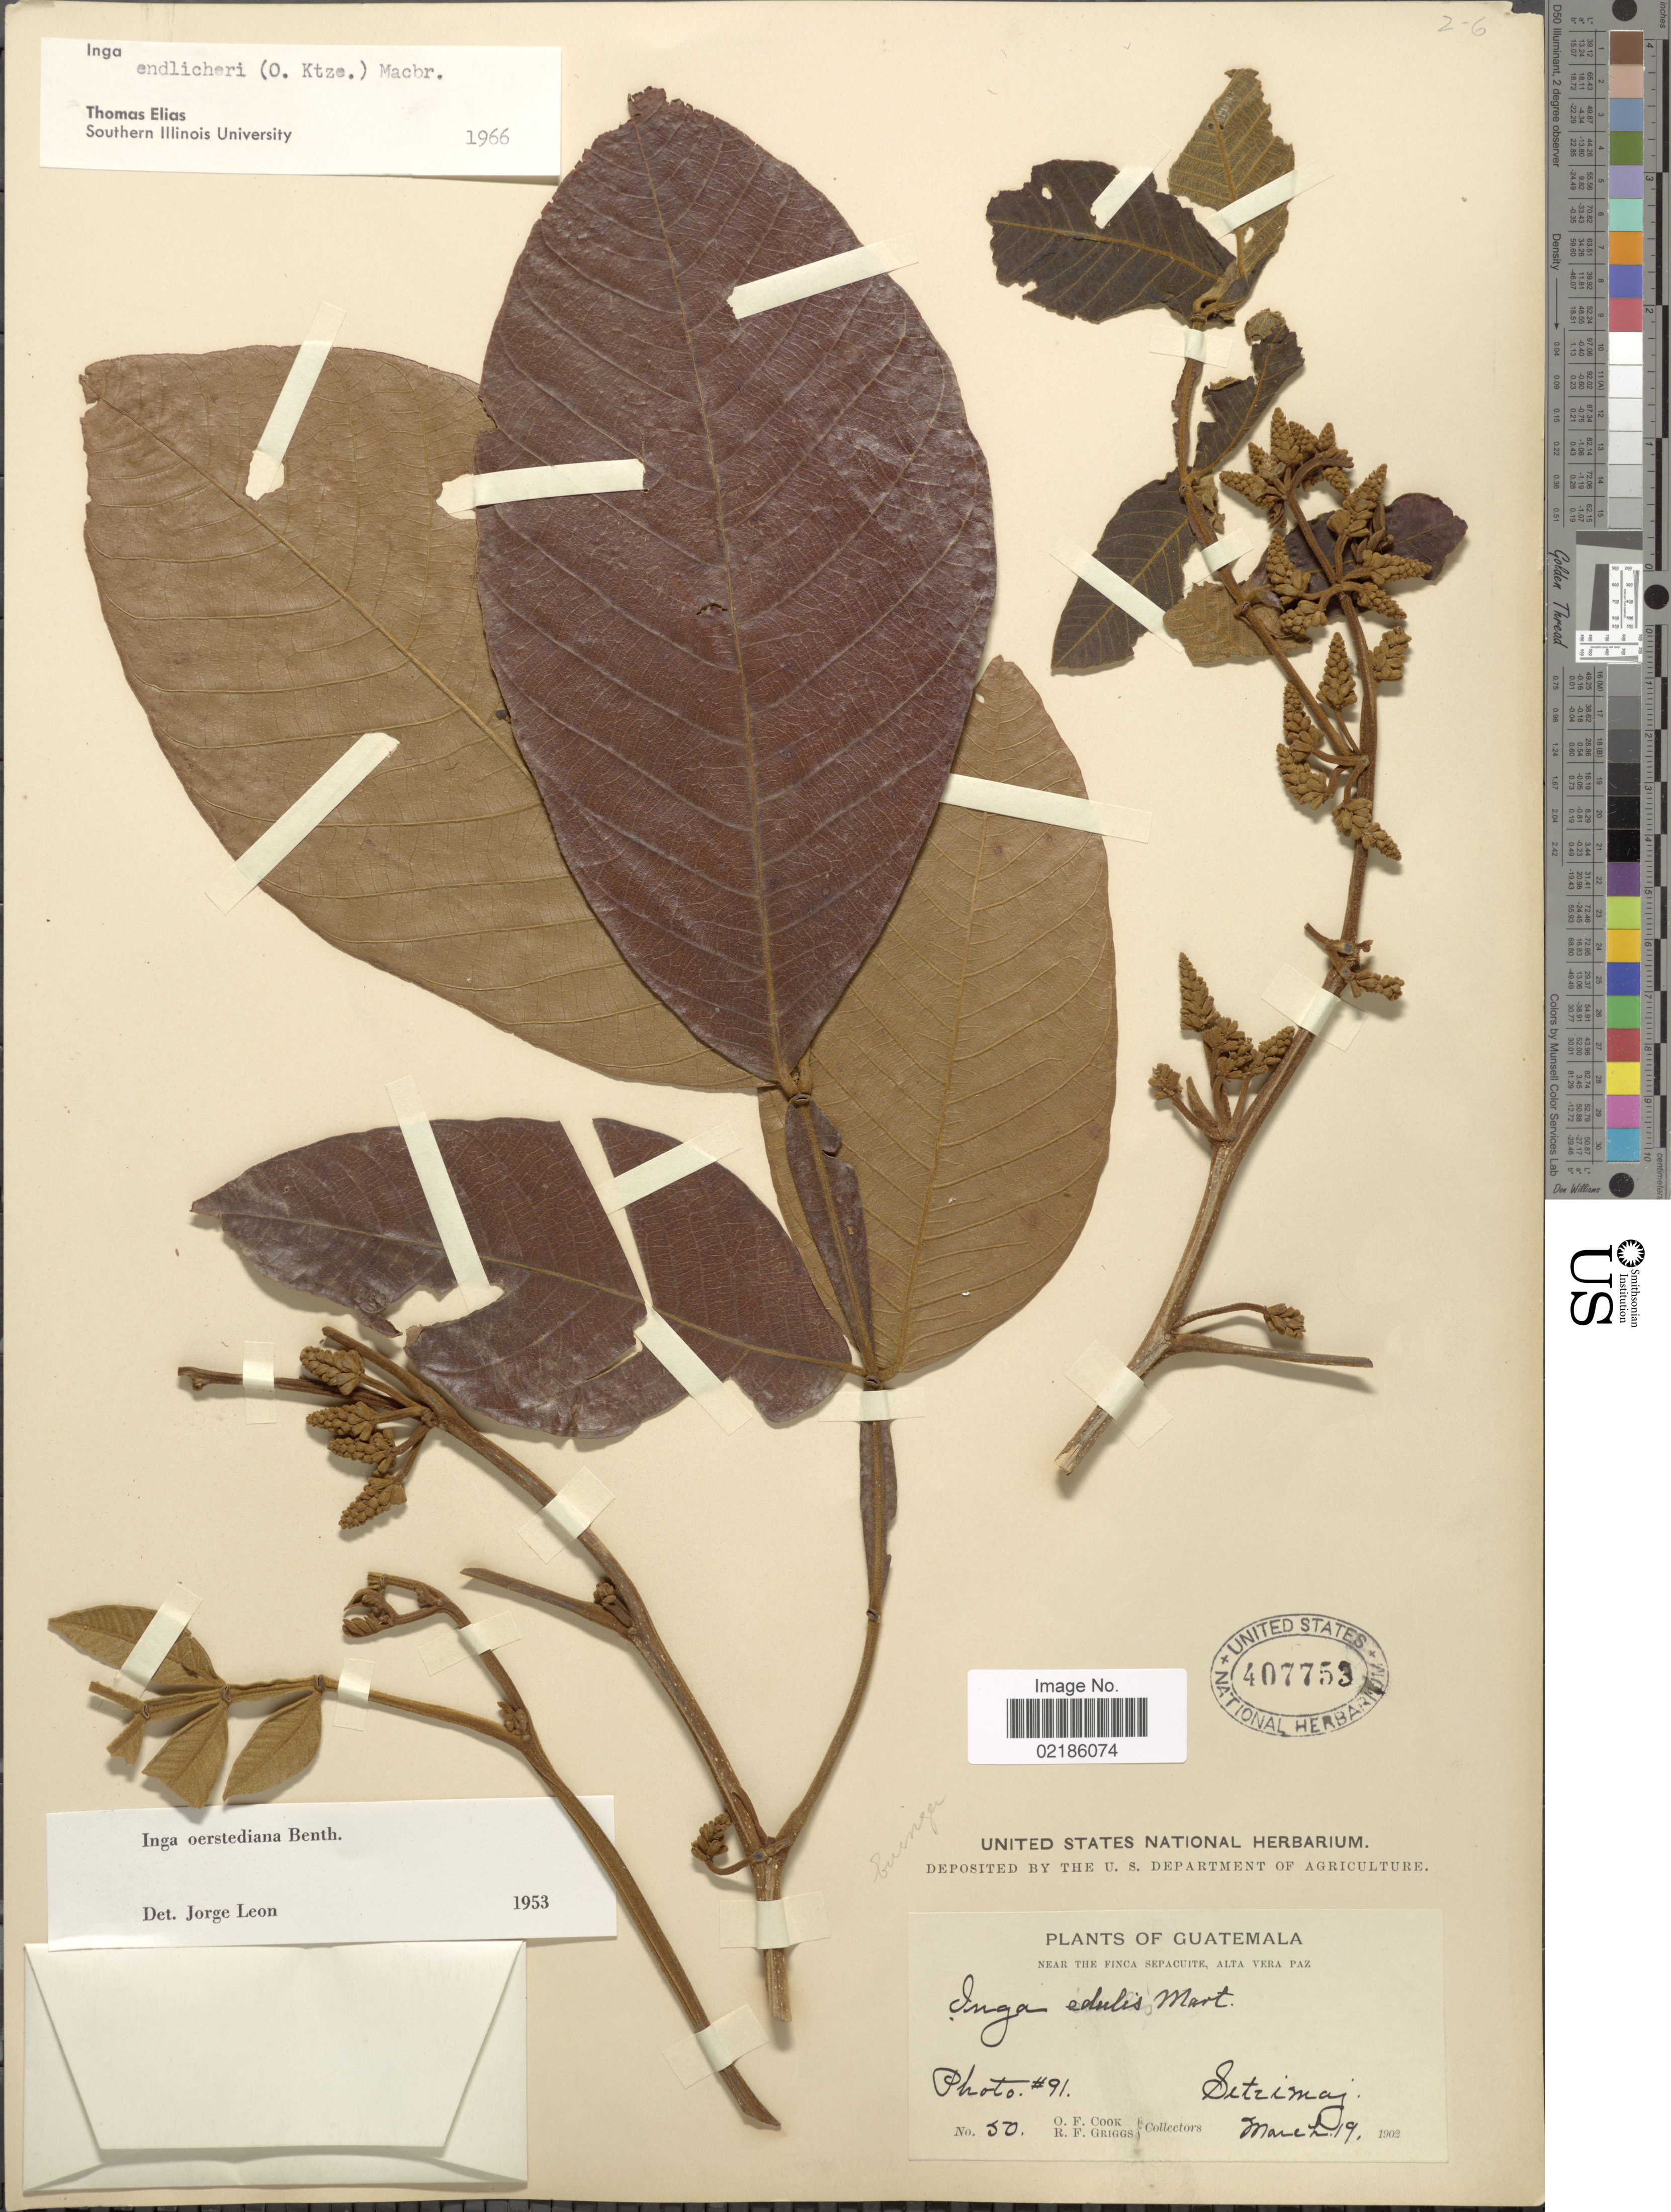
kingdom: Plantae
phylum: Tracheophyta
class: Magnoliopsida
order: Fabales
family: Fabaceae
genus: Inga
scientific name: Inga endlicheri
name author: (Kuntze) J.F. Macbr.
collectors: O. F. Cook & R. F. Griggs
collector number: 50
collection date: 1902-03-19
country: Guatemala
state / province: Alta Verapaz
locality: Near the Finca Sepacuite, Alta Vera Paz. Setzimaj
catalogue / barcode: US 407753